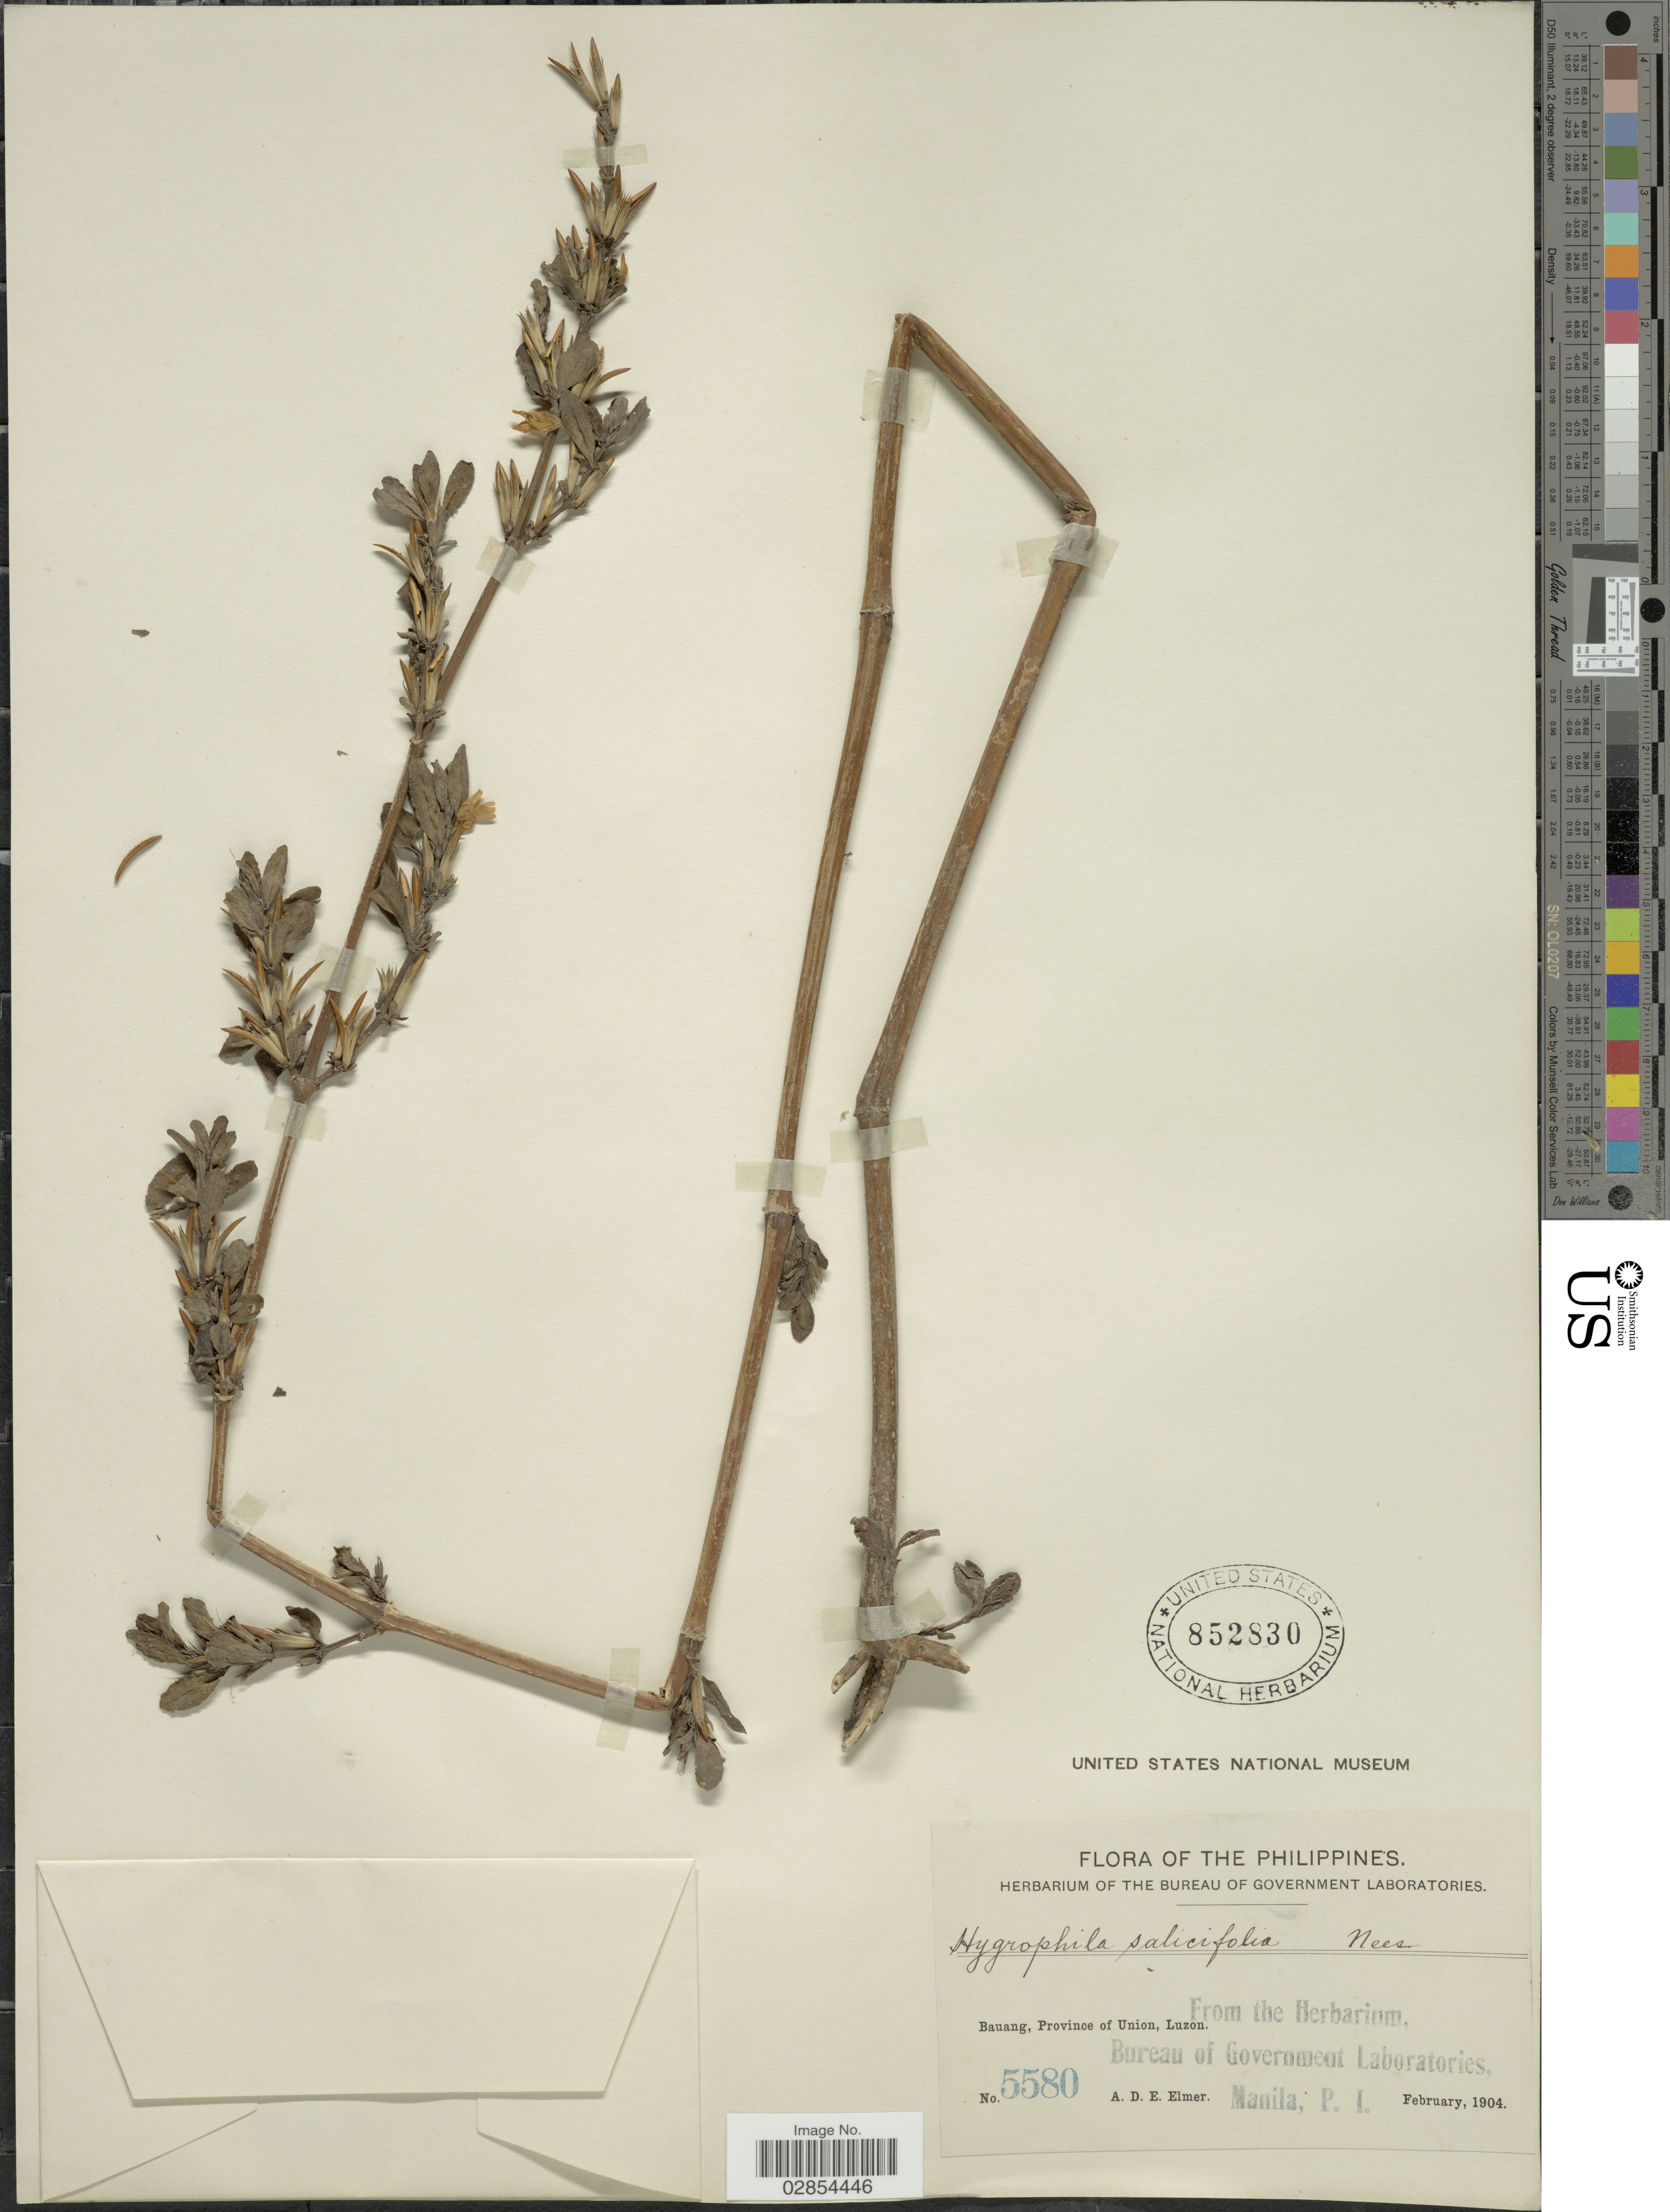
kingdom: Plantae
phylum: Tracheophyta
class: Magnoliopsida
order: Lamiales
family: Acanthaceae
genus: Hygrophila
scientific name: Hygrophila salicifolia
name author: (Vahl) Nees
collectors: A. D. E. Elmer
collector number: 5580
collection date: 1904-02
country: Philippines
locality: Bauang, Province of Union, Luzon.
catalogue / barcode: US 852830